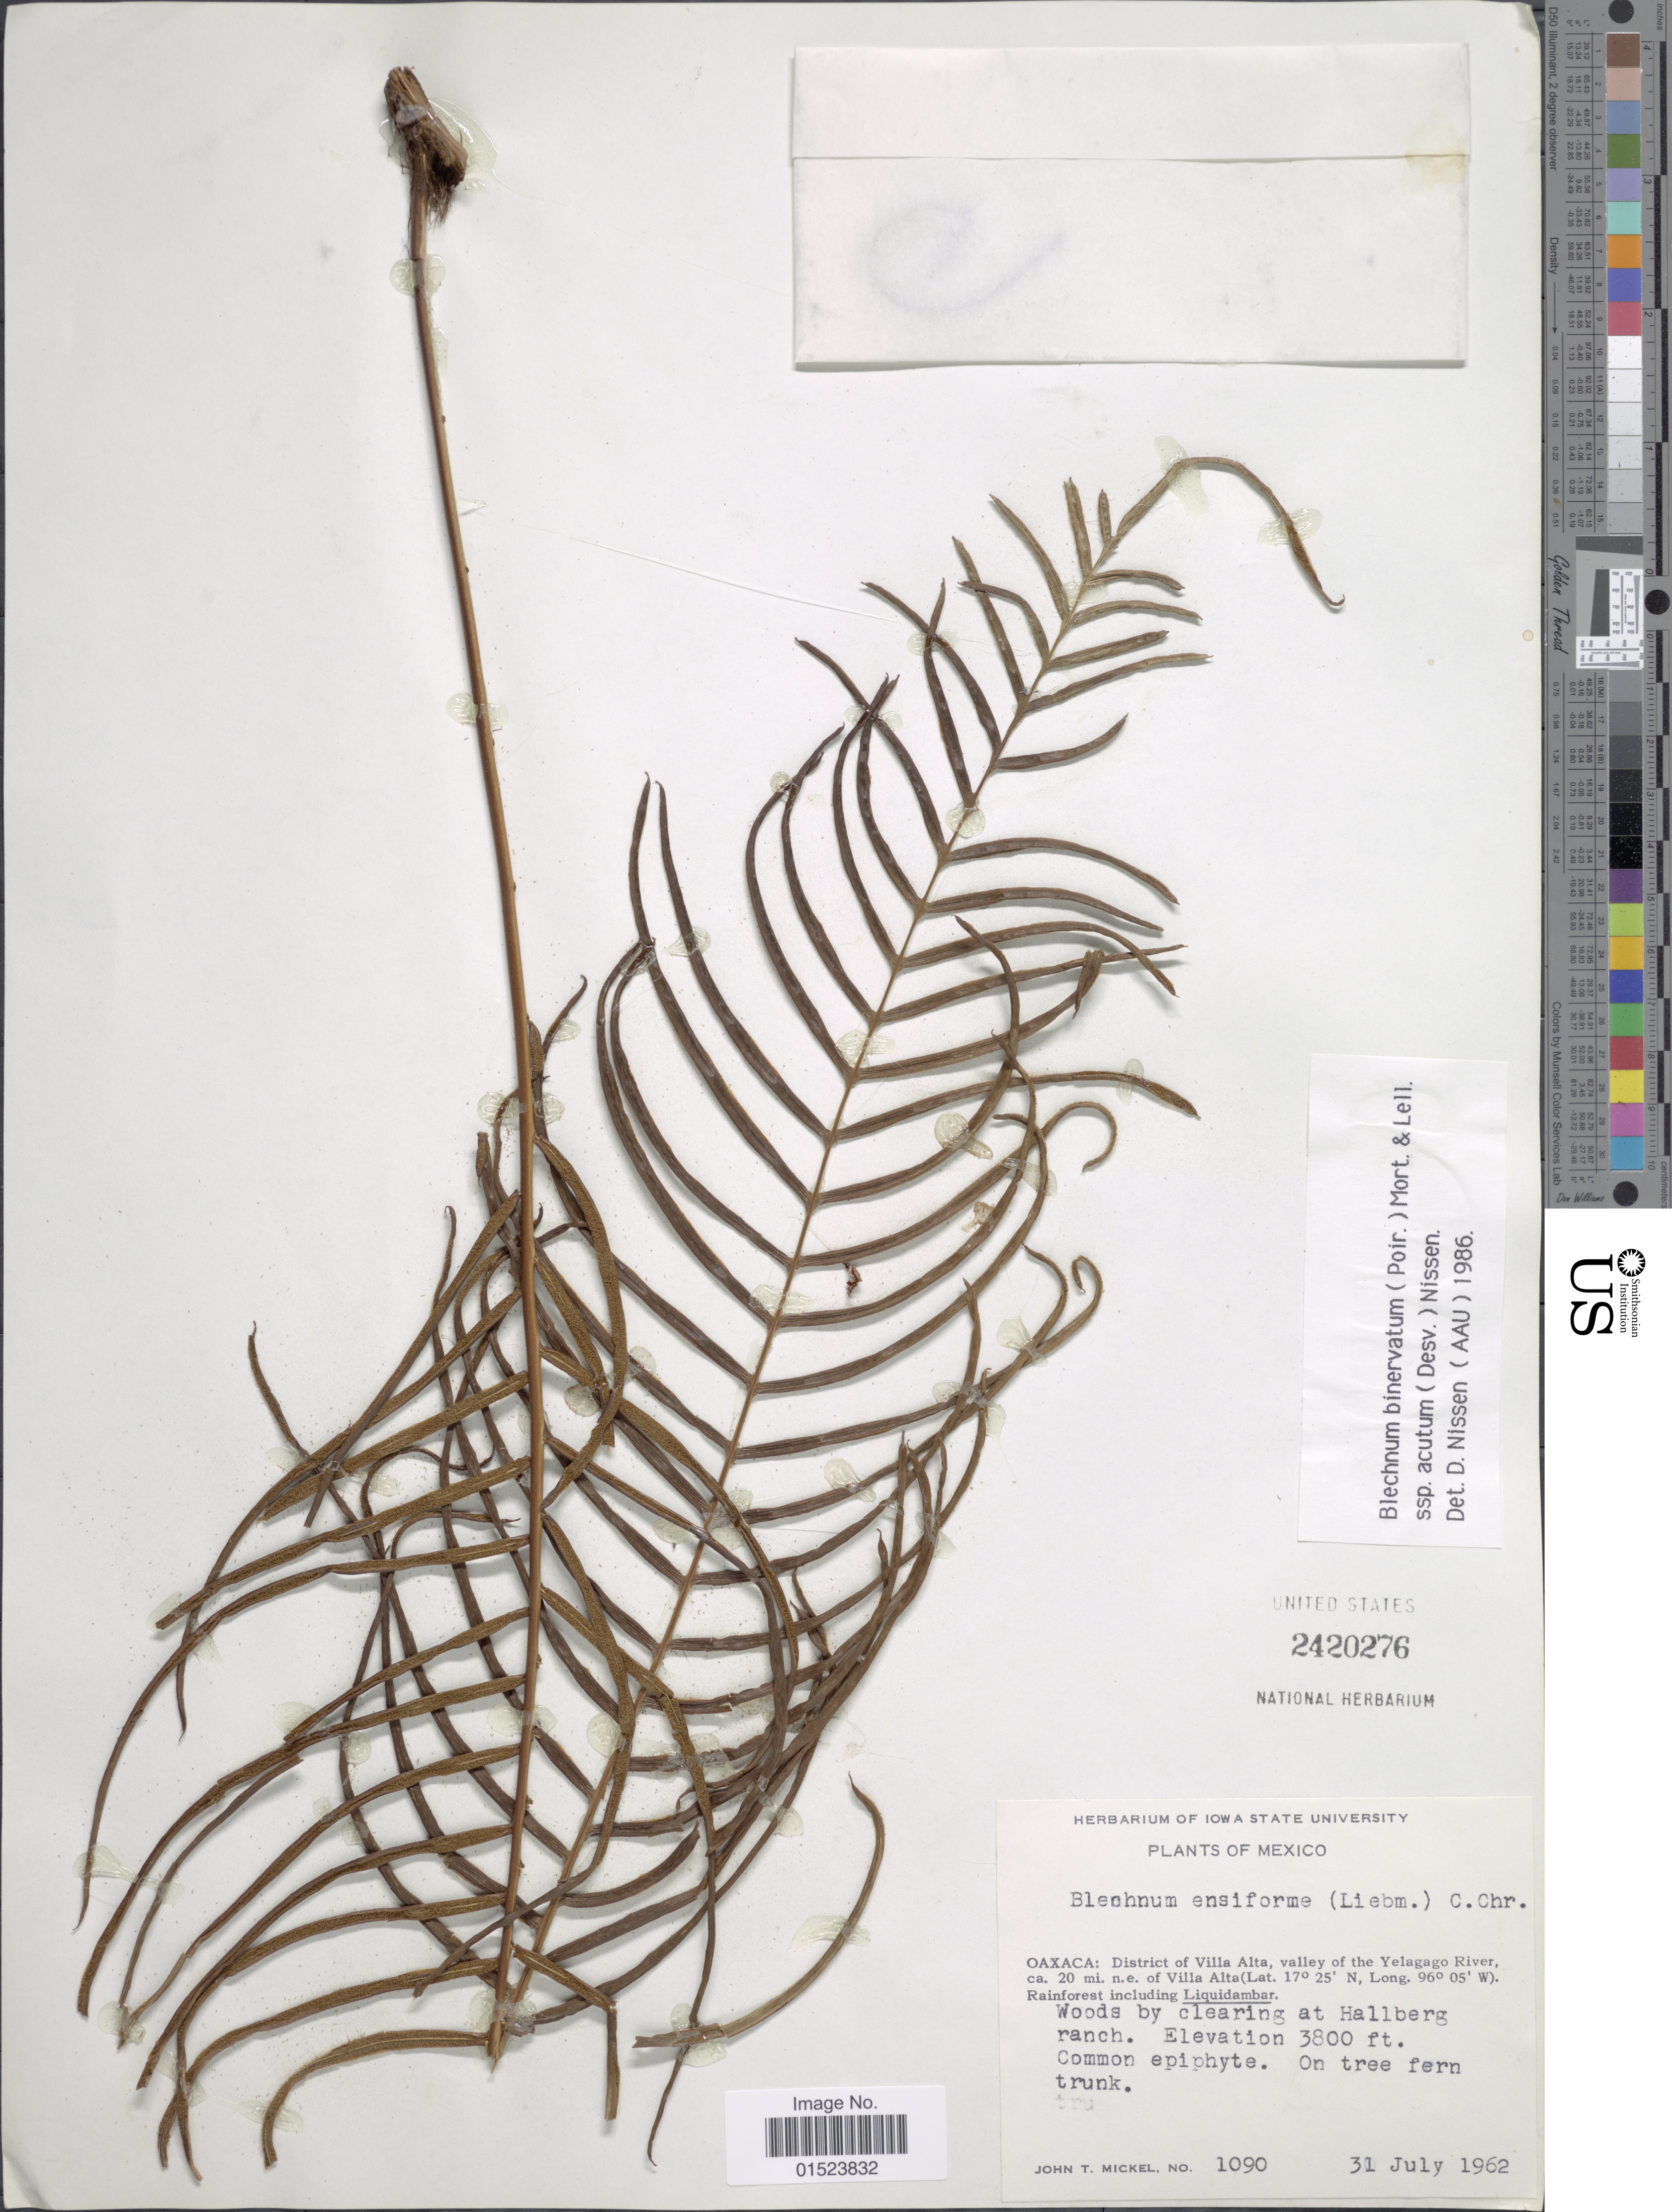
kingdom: Plantae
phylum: Tracheophyta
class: Polypodiopsida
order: Polypodiales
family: Blechnaceae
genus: Blechnum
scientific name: Blechnum ensiforme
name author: (Liebm.) C. Chr.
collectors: J. T. Mickel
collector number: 1090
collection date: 1962-07-31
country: Mexico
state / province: Oaxaca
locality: District of Villa Alta, valley of the Yelagago River, ca. 20 mi. n.e. of Villa Alta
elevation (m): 1158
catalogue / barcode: US 2420276